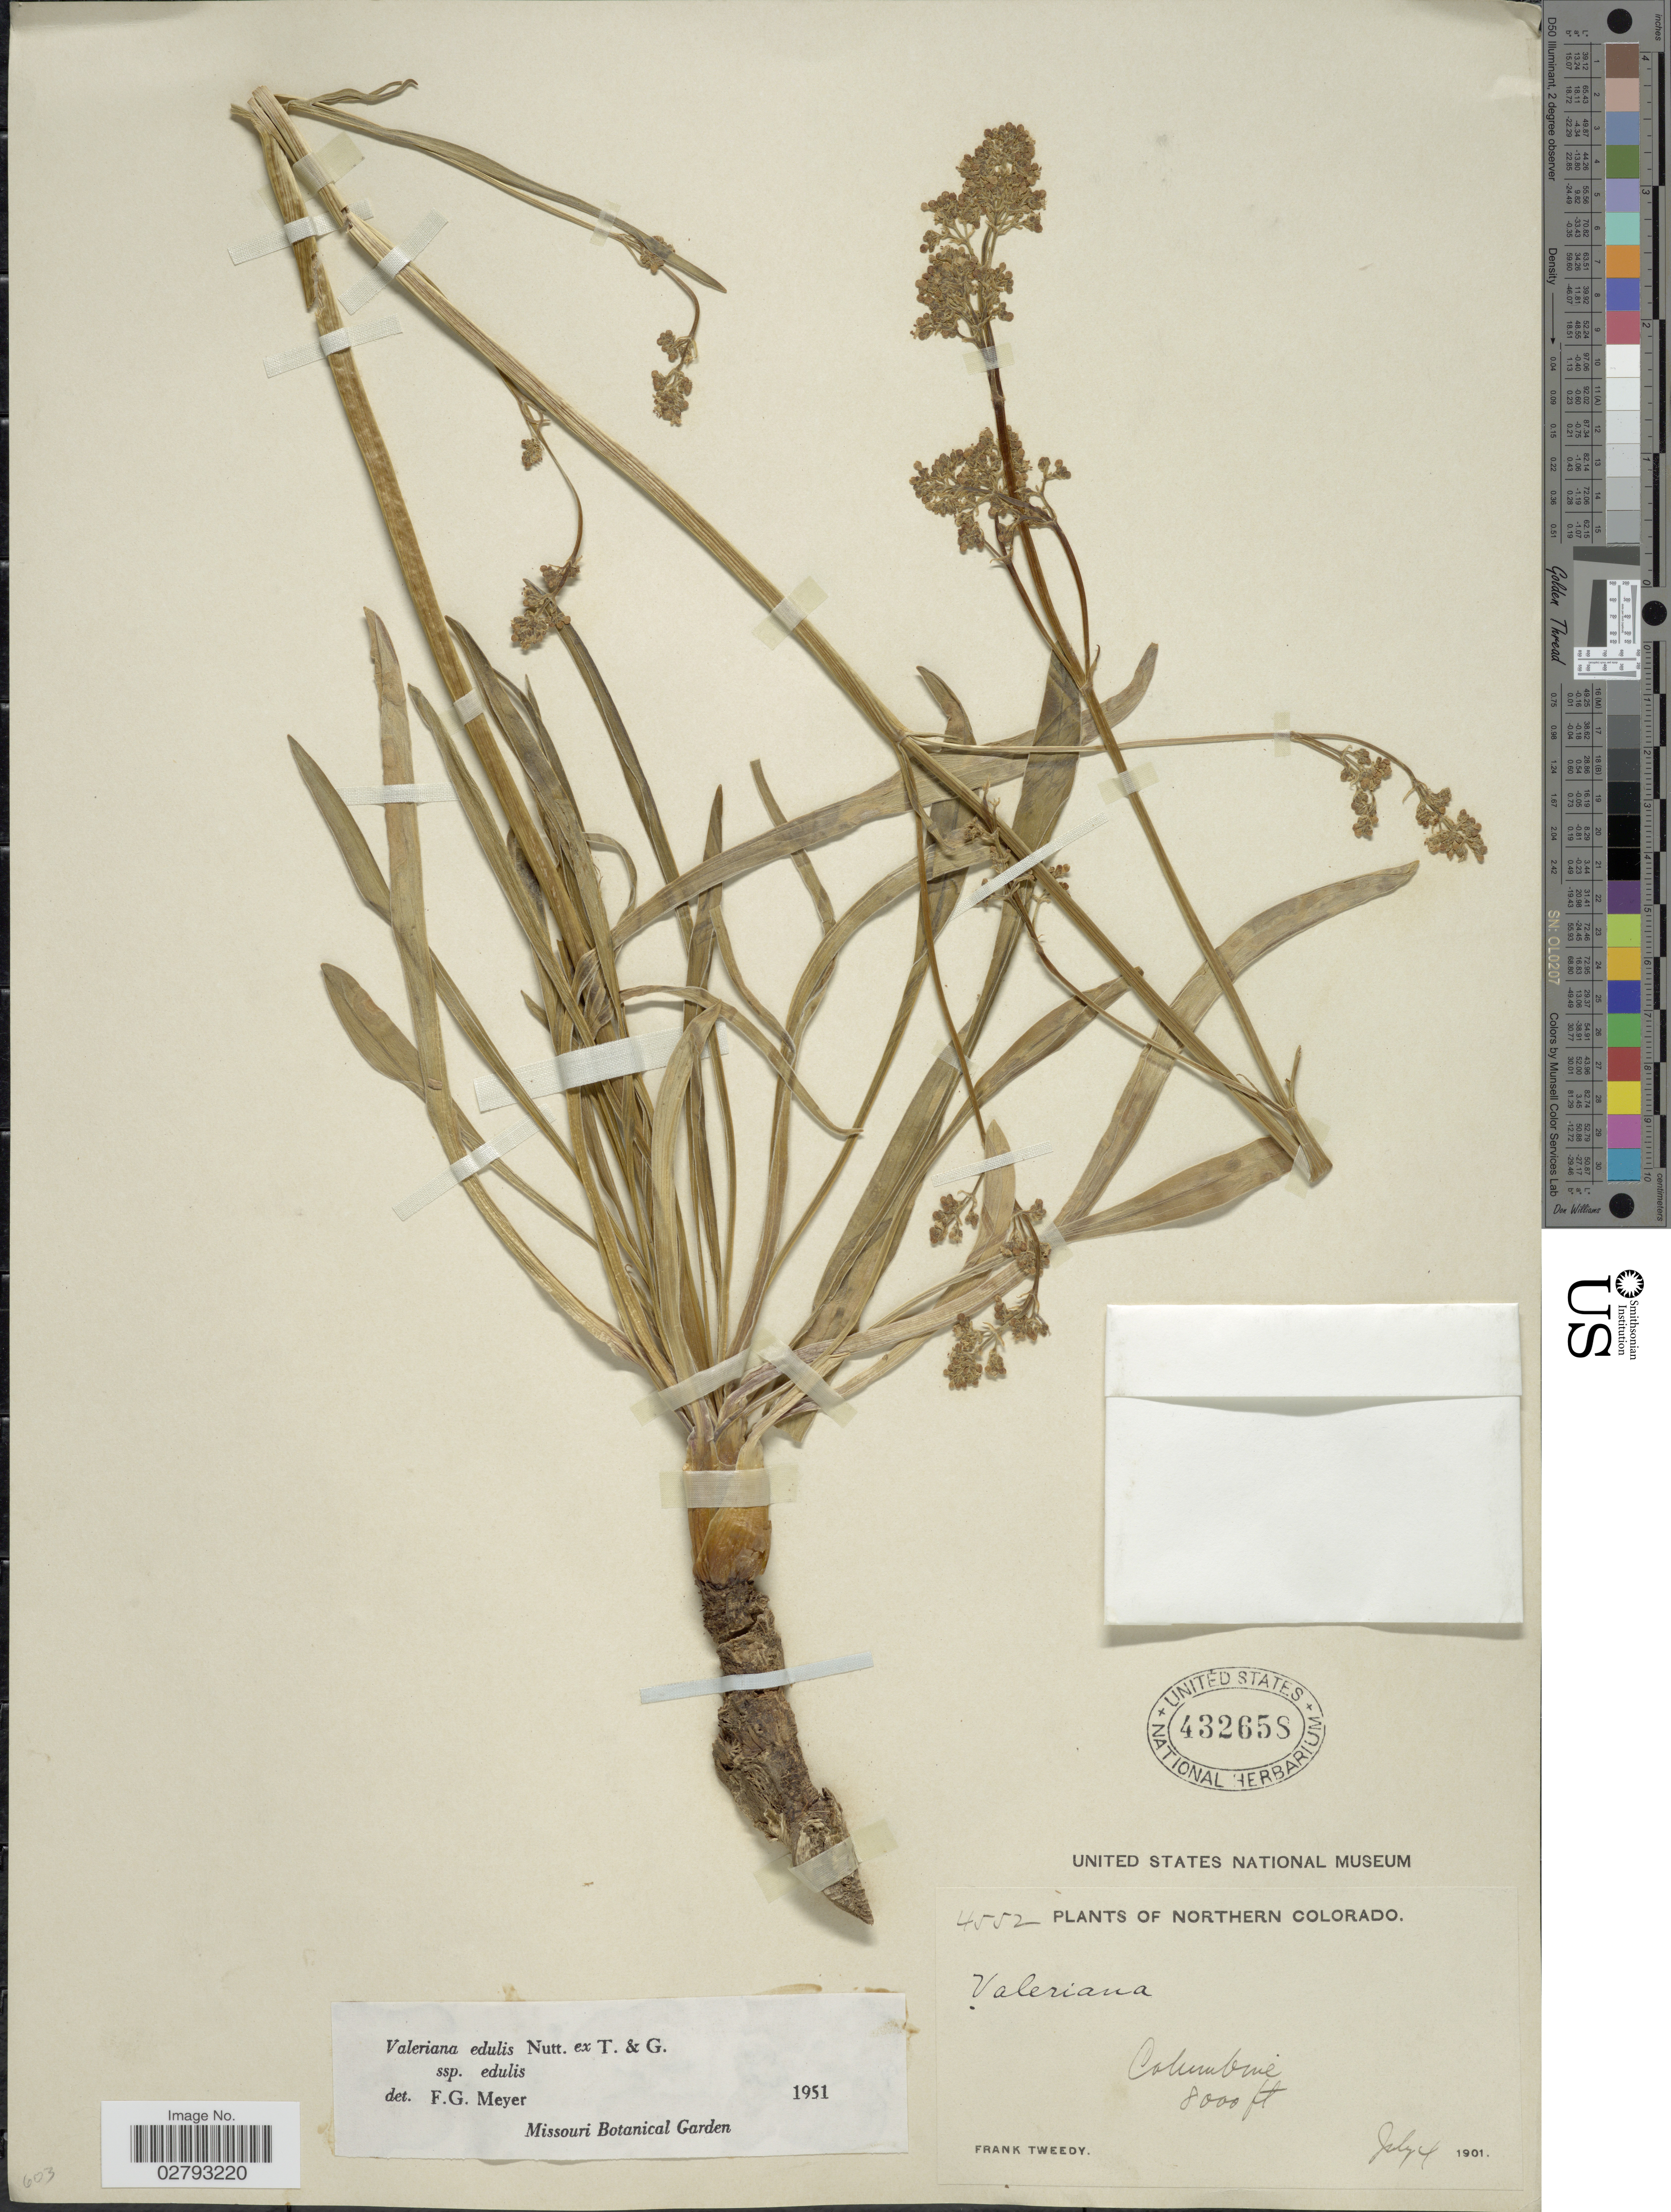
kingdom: Plantae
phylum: Tracheophyta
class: Magnoliopsida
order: Dipsacales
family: Caprifoliaceae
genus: Valeriana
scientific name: Valeriana edulis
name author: Nutt.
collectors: F. Tweedy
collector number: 4552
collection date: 1901-07-04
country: United States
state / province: Colorado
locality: Northern Colorado, Columbine.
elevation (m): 2438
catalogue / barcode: US 432658